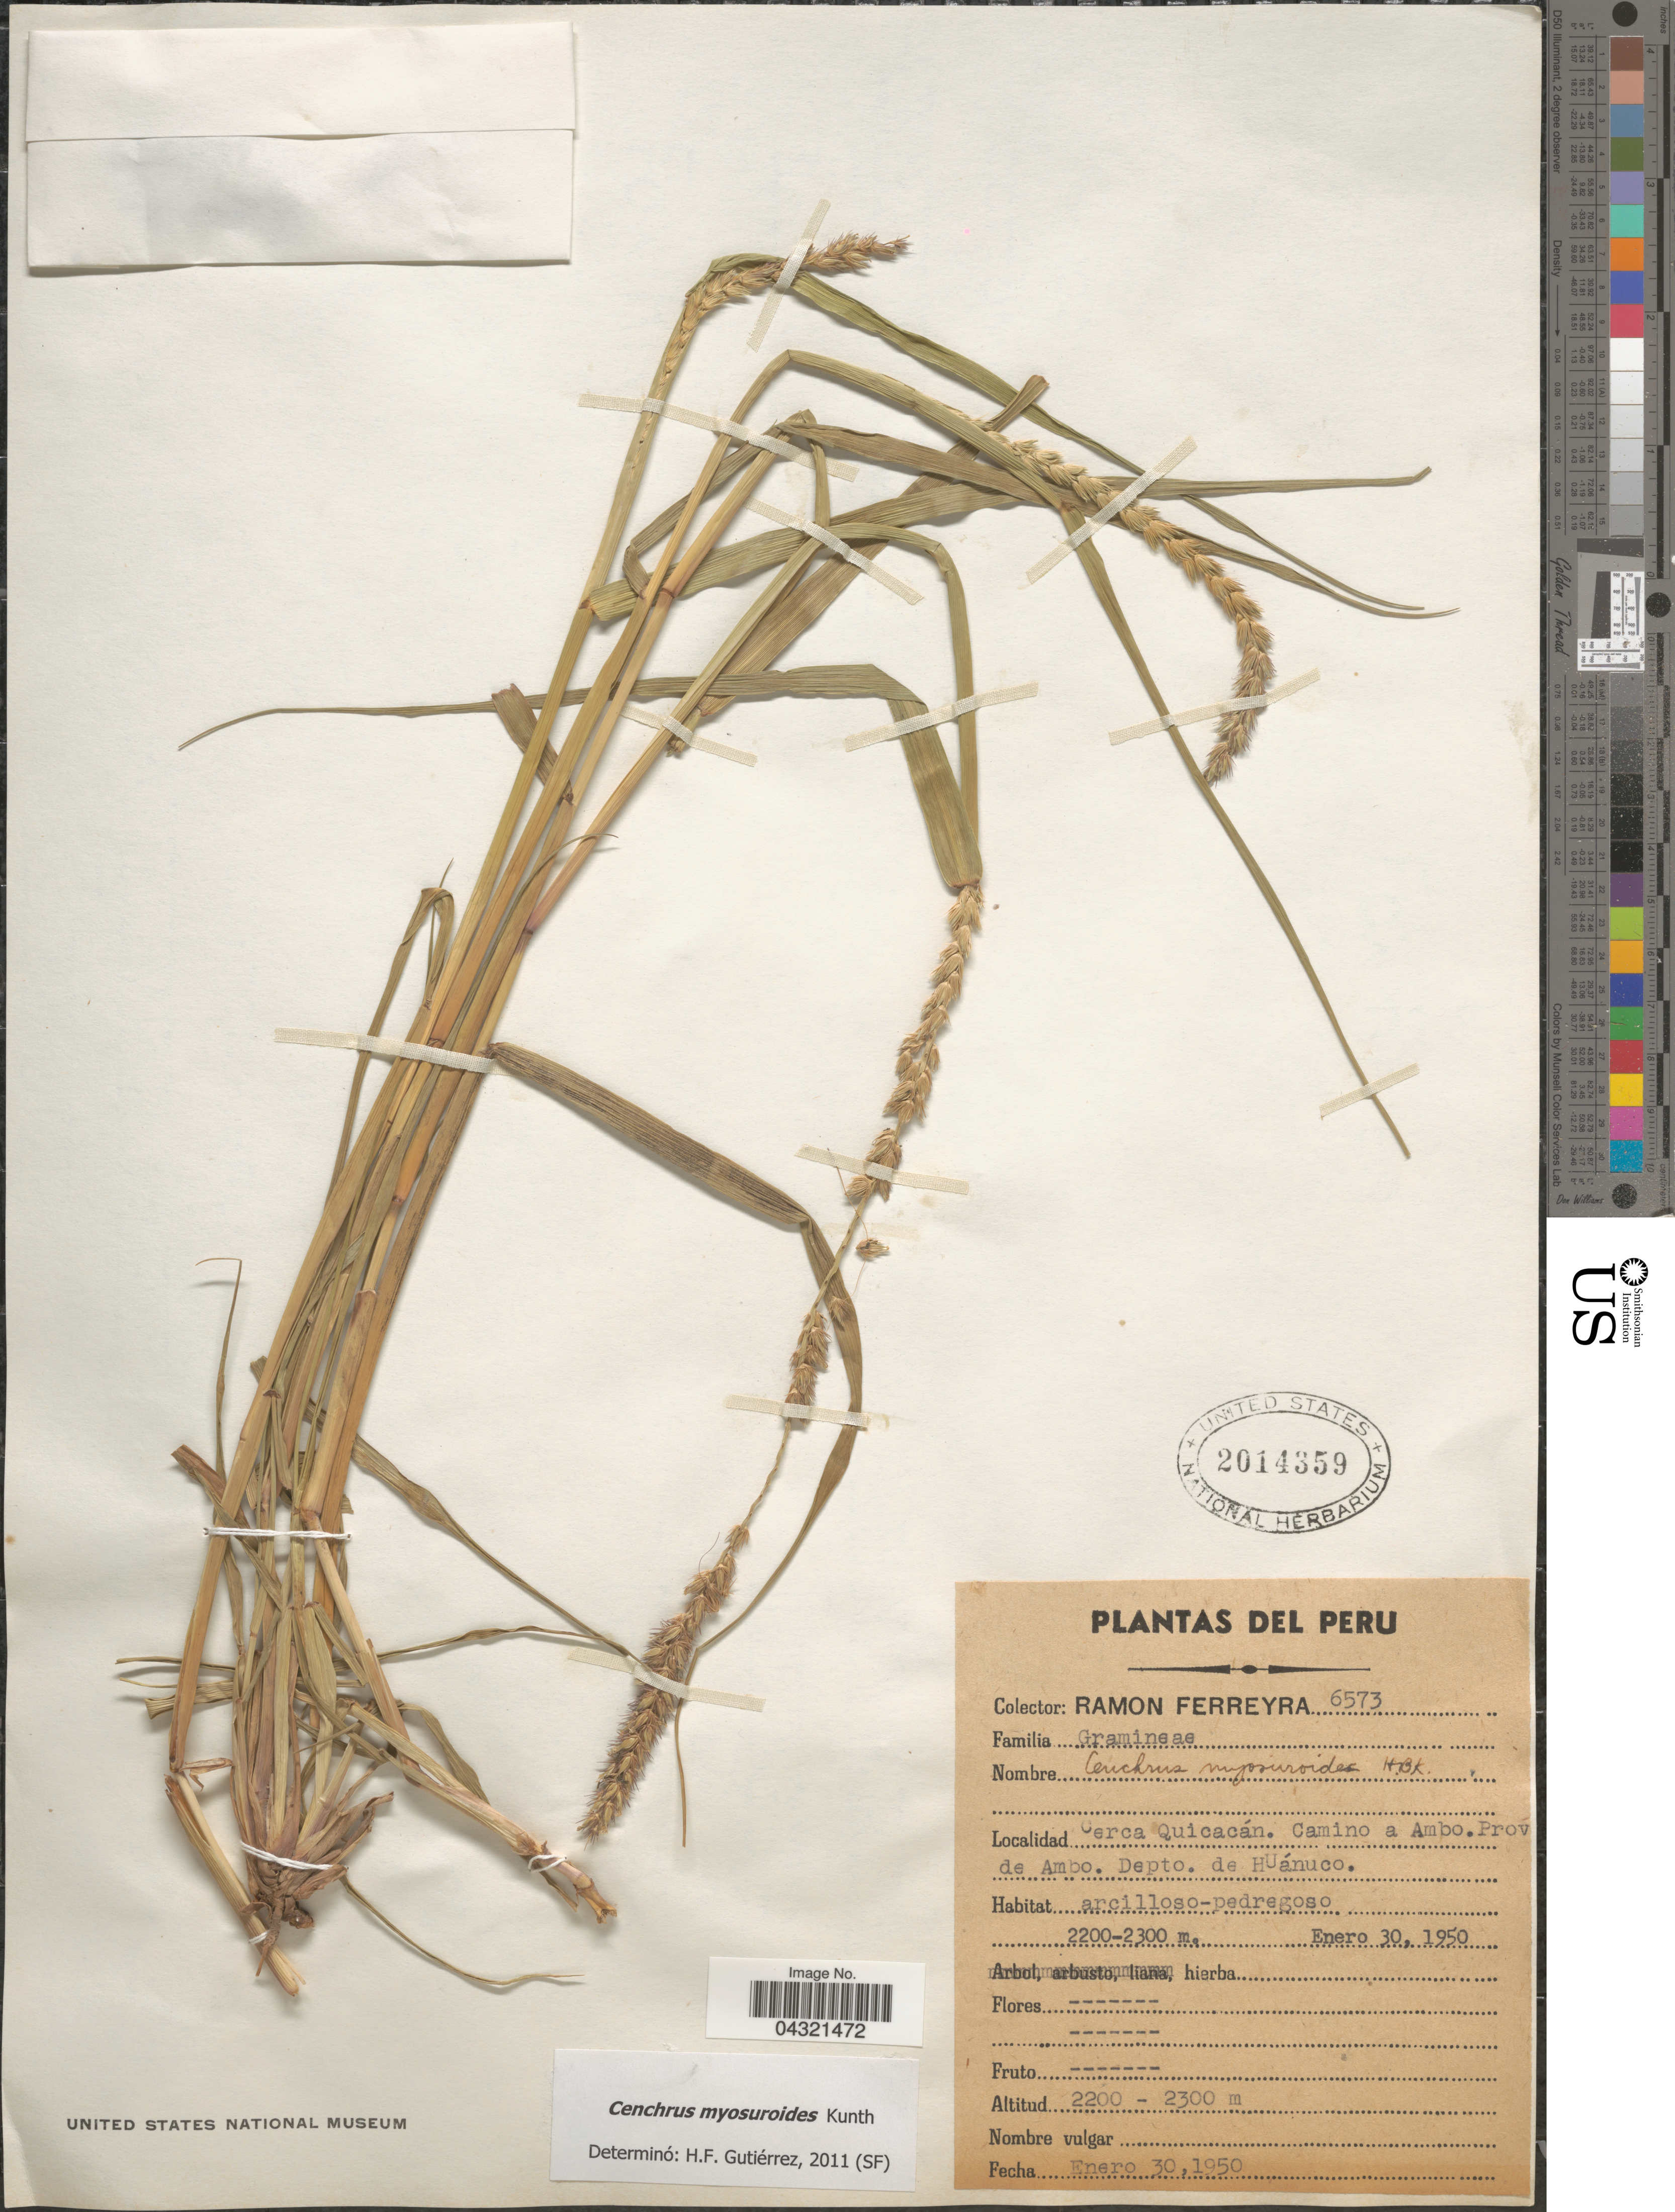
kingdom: Plantae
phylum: Tracheophyta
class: Liliopsida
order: Poales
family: Poaceae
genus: Cenchrus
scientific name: Cenchrus myosuroides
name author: Kunth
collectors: R. A. Ferreyra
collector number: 6573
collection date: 1950-01-30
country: Peru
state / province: Huánuco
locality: Cerca Quicacán. Camino a Ambo. Prov. de Ambo. Depto. de HUánuco.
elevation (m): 2200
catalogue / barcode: US 2014359